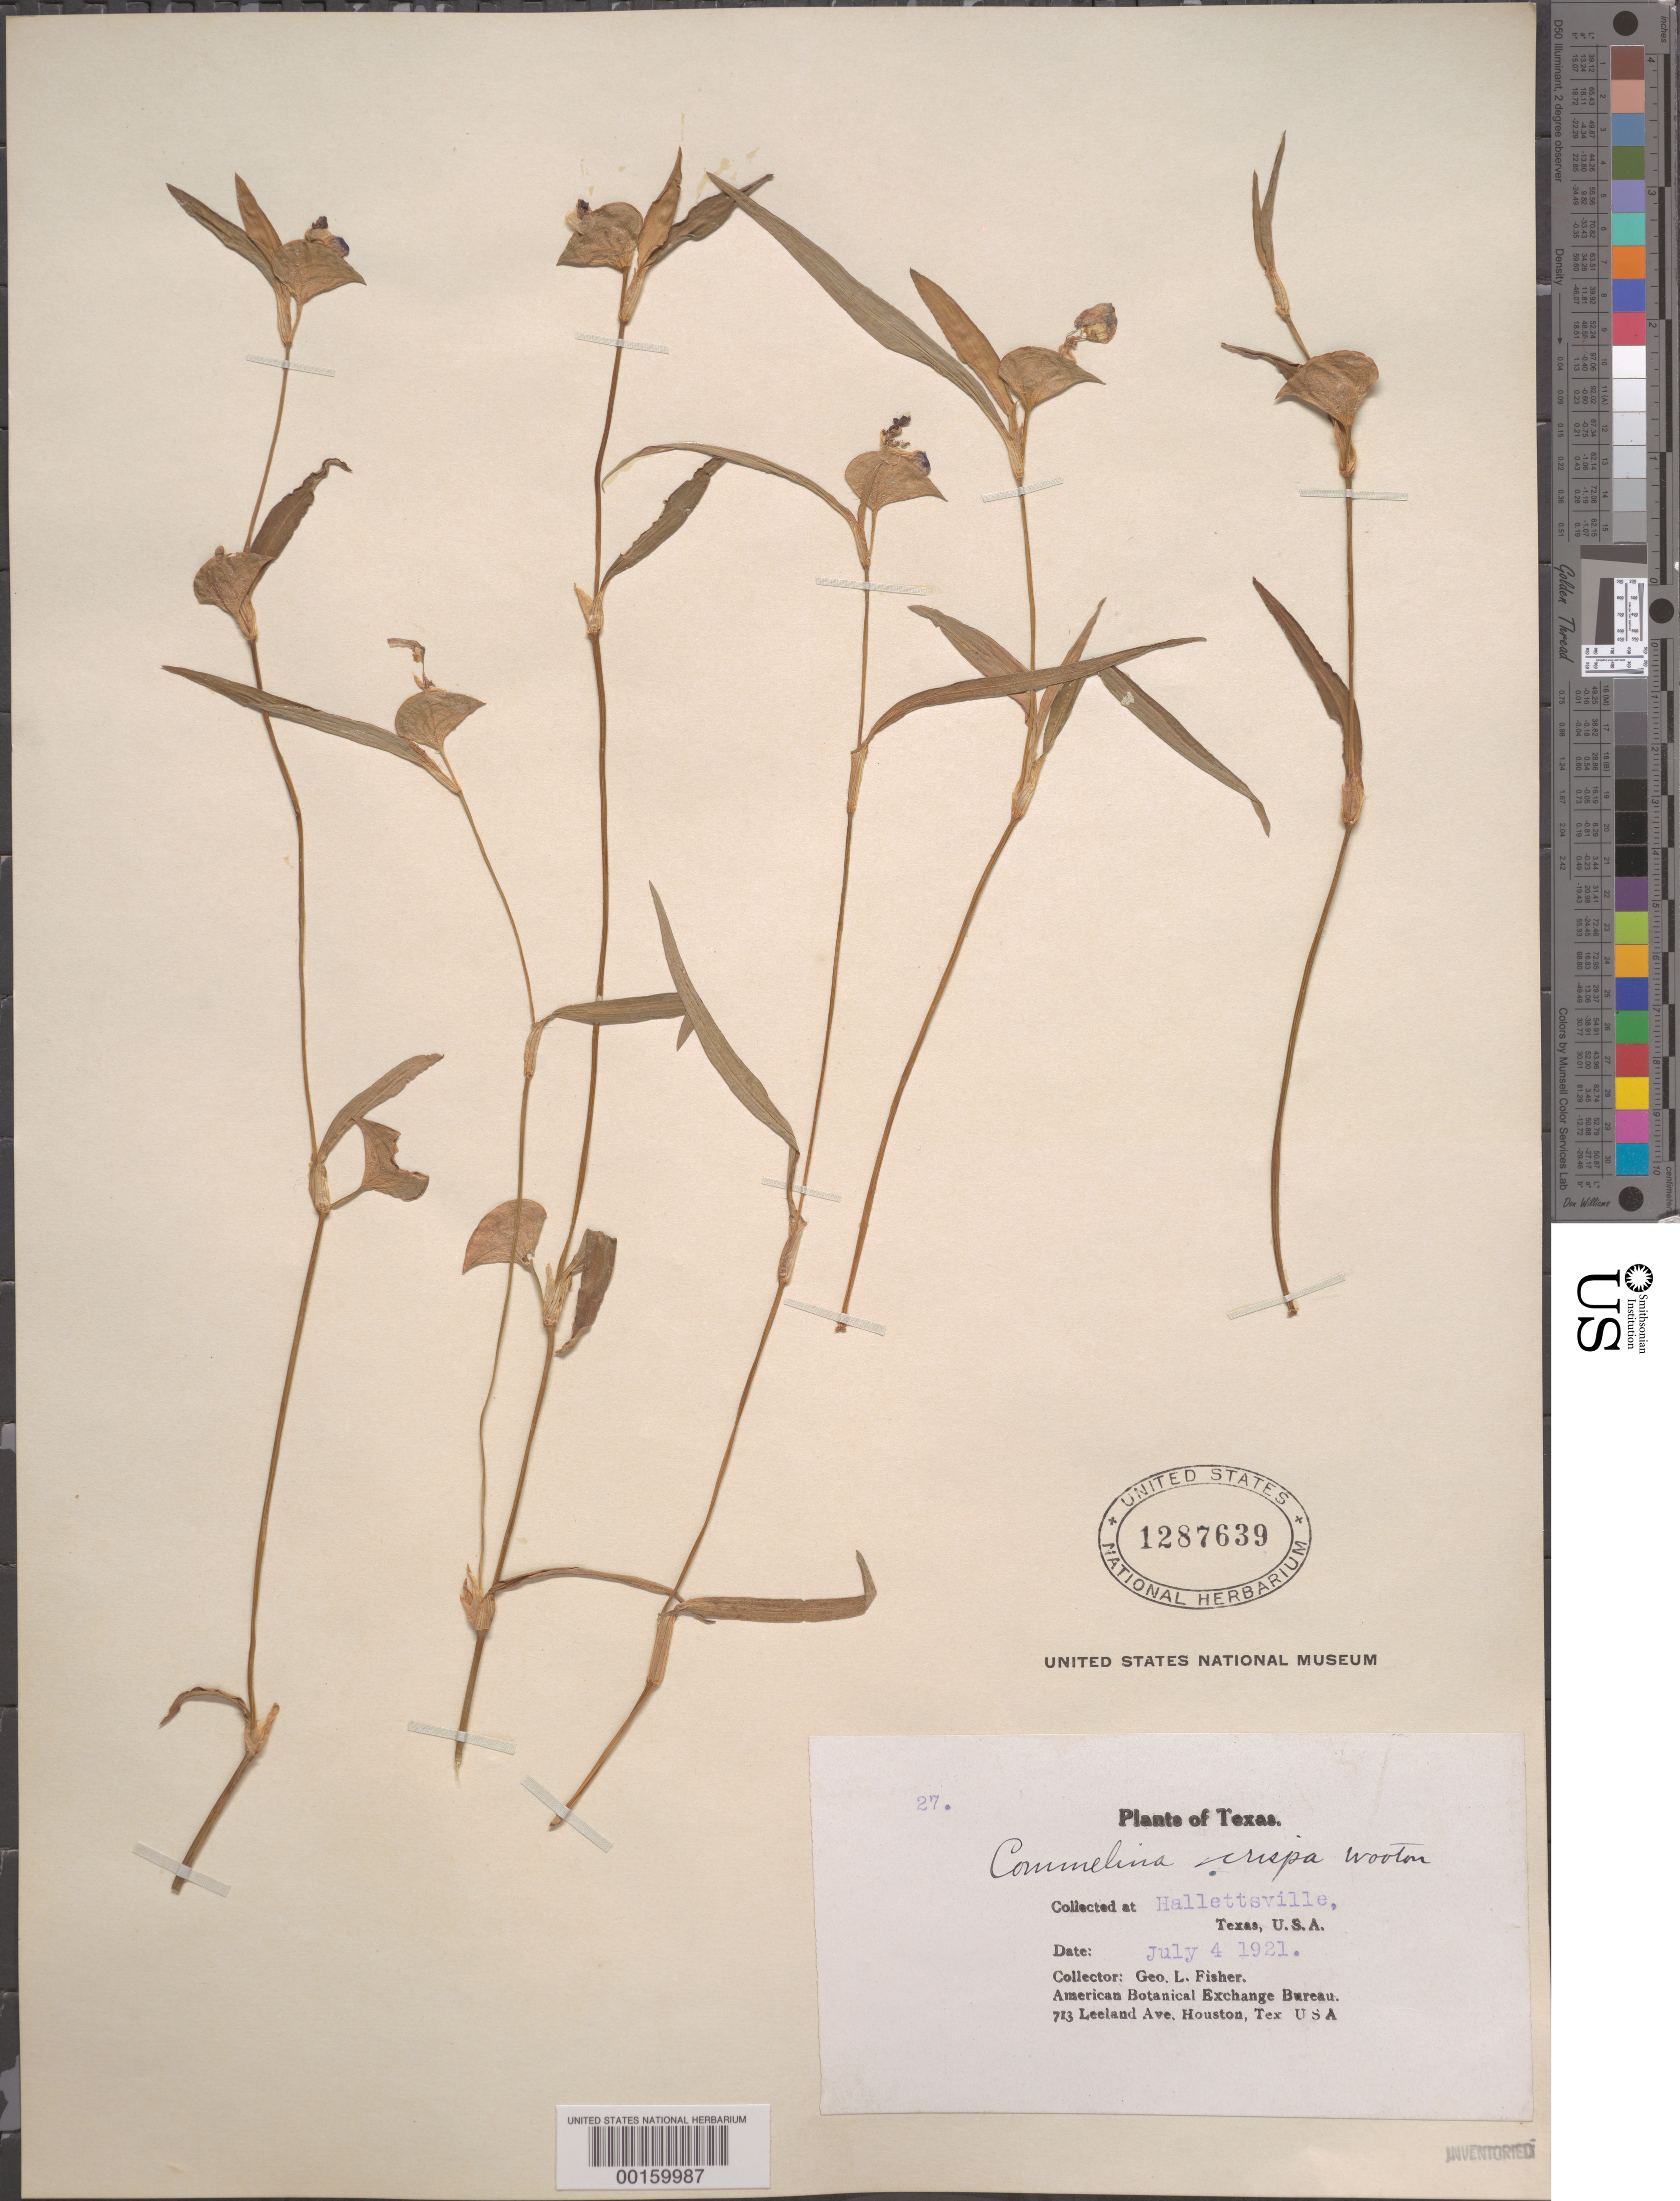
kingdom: Plantae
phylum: Tracheophyta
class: Liliopsida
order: Commelinales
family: Commelinaceae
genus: Commelina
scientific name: Commelina erecta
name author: L.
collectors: G. L. Fisher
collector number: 27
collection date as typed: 04 Jul 1921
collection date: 1921-07-04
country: United States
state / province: Texas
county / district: Lavaca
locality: Hallettsville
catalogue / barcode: US 1287639